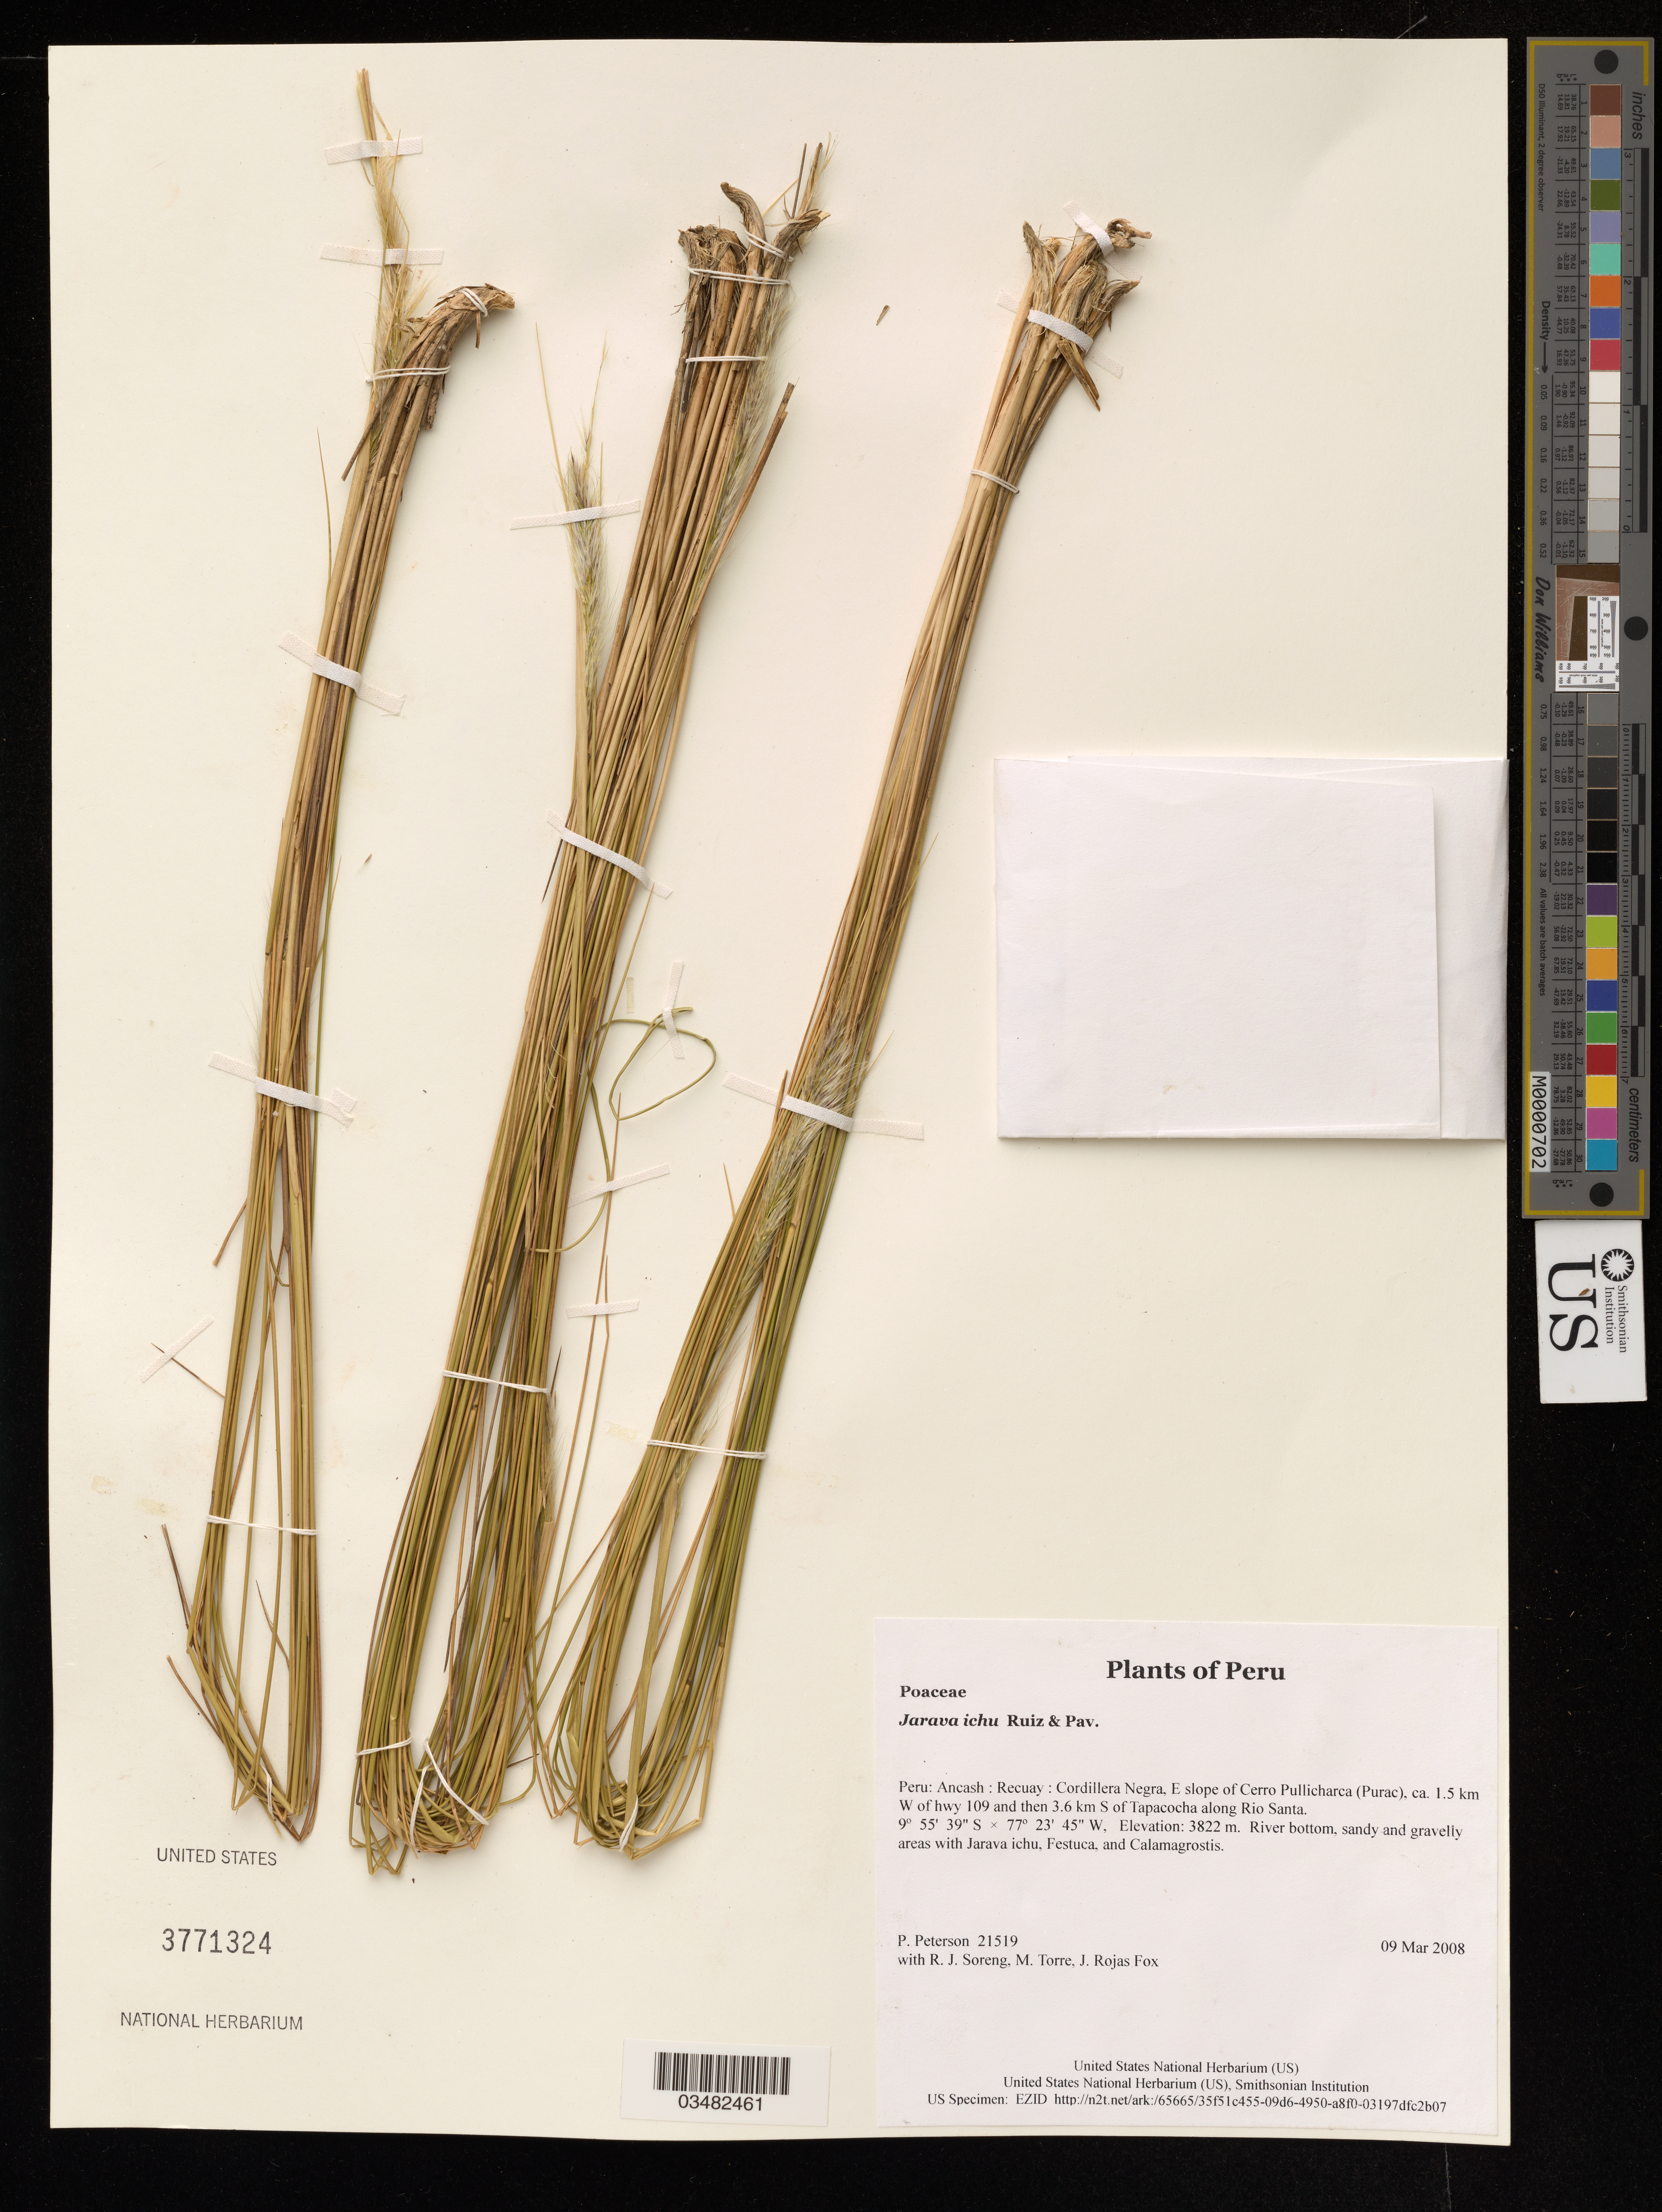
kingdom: Plantae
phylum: Tracheophyta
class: Liliopsida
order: Poales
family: Poaceae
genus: Jarava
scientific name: Jarava ichu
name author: Ruiz & Pav.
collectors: P. M. Peterson, R. J. Soreng, M. Torre & J. Rojas Fox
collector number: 21519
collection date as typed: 09 Mar 2008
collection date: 2008-03-09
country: Peru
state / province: Ancash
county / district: Recuay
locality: Cordillera Negra, E slope of Cerro Pullicharca (Purac), ca. 1.5 km W of hwy 109 and then 3.6 km S of Tapacocha along Rio Santa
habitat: River bottom, sandy and gravelly areas with Jarava ichu, Festuca, and Calamagrostis.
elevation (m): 3822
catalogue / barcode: US 3771324